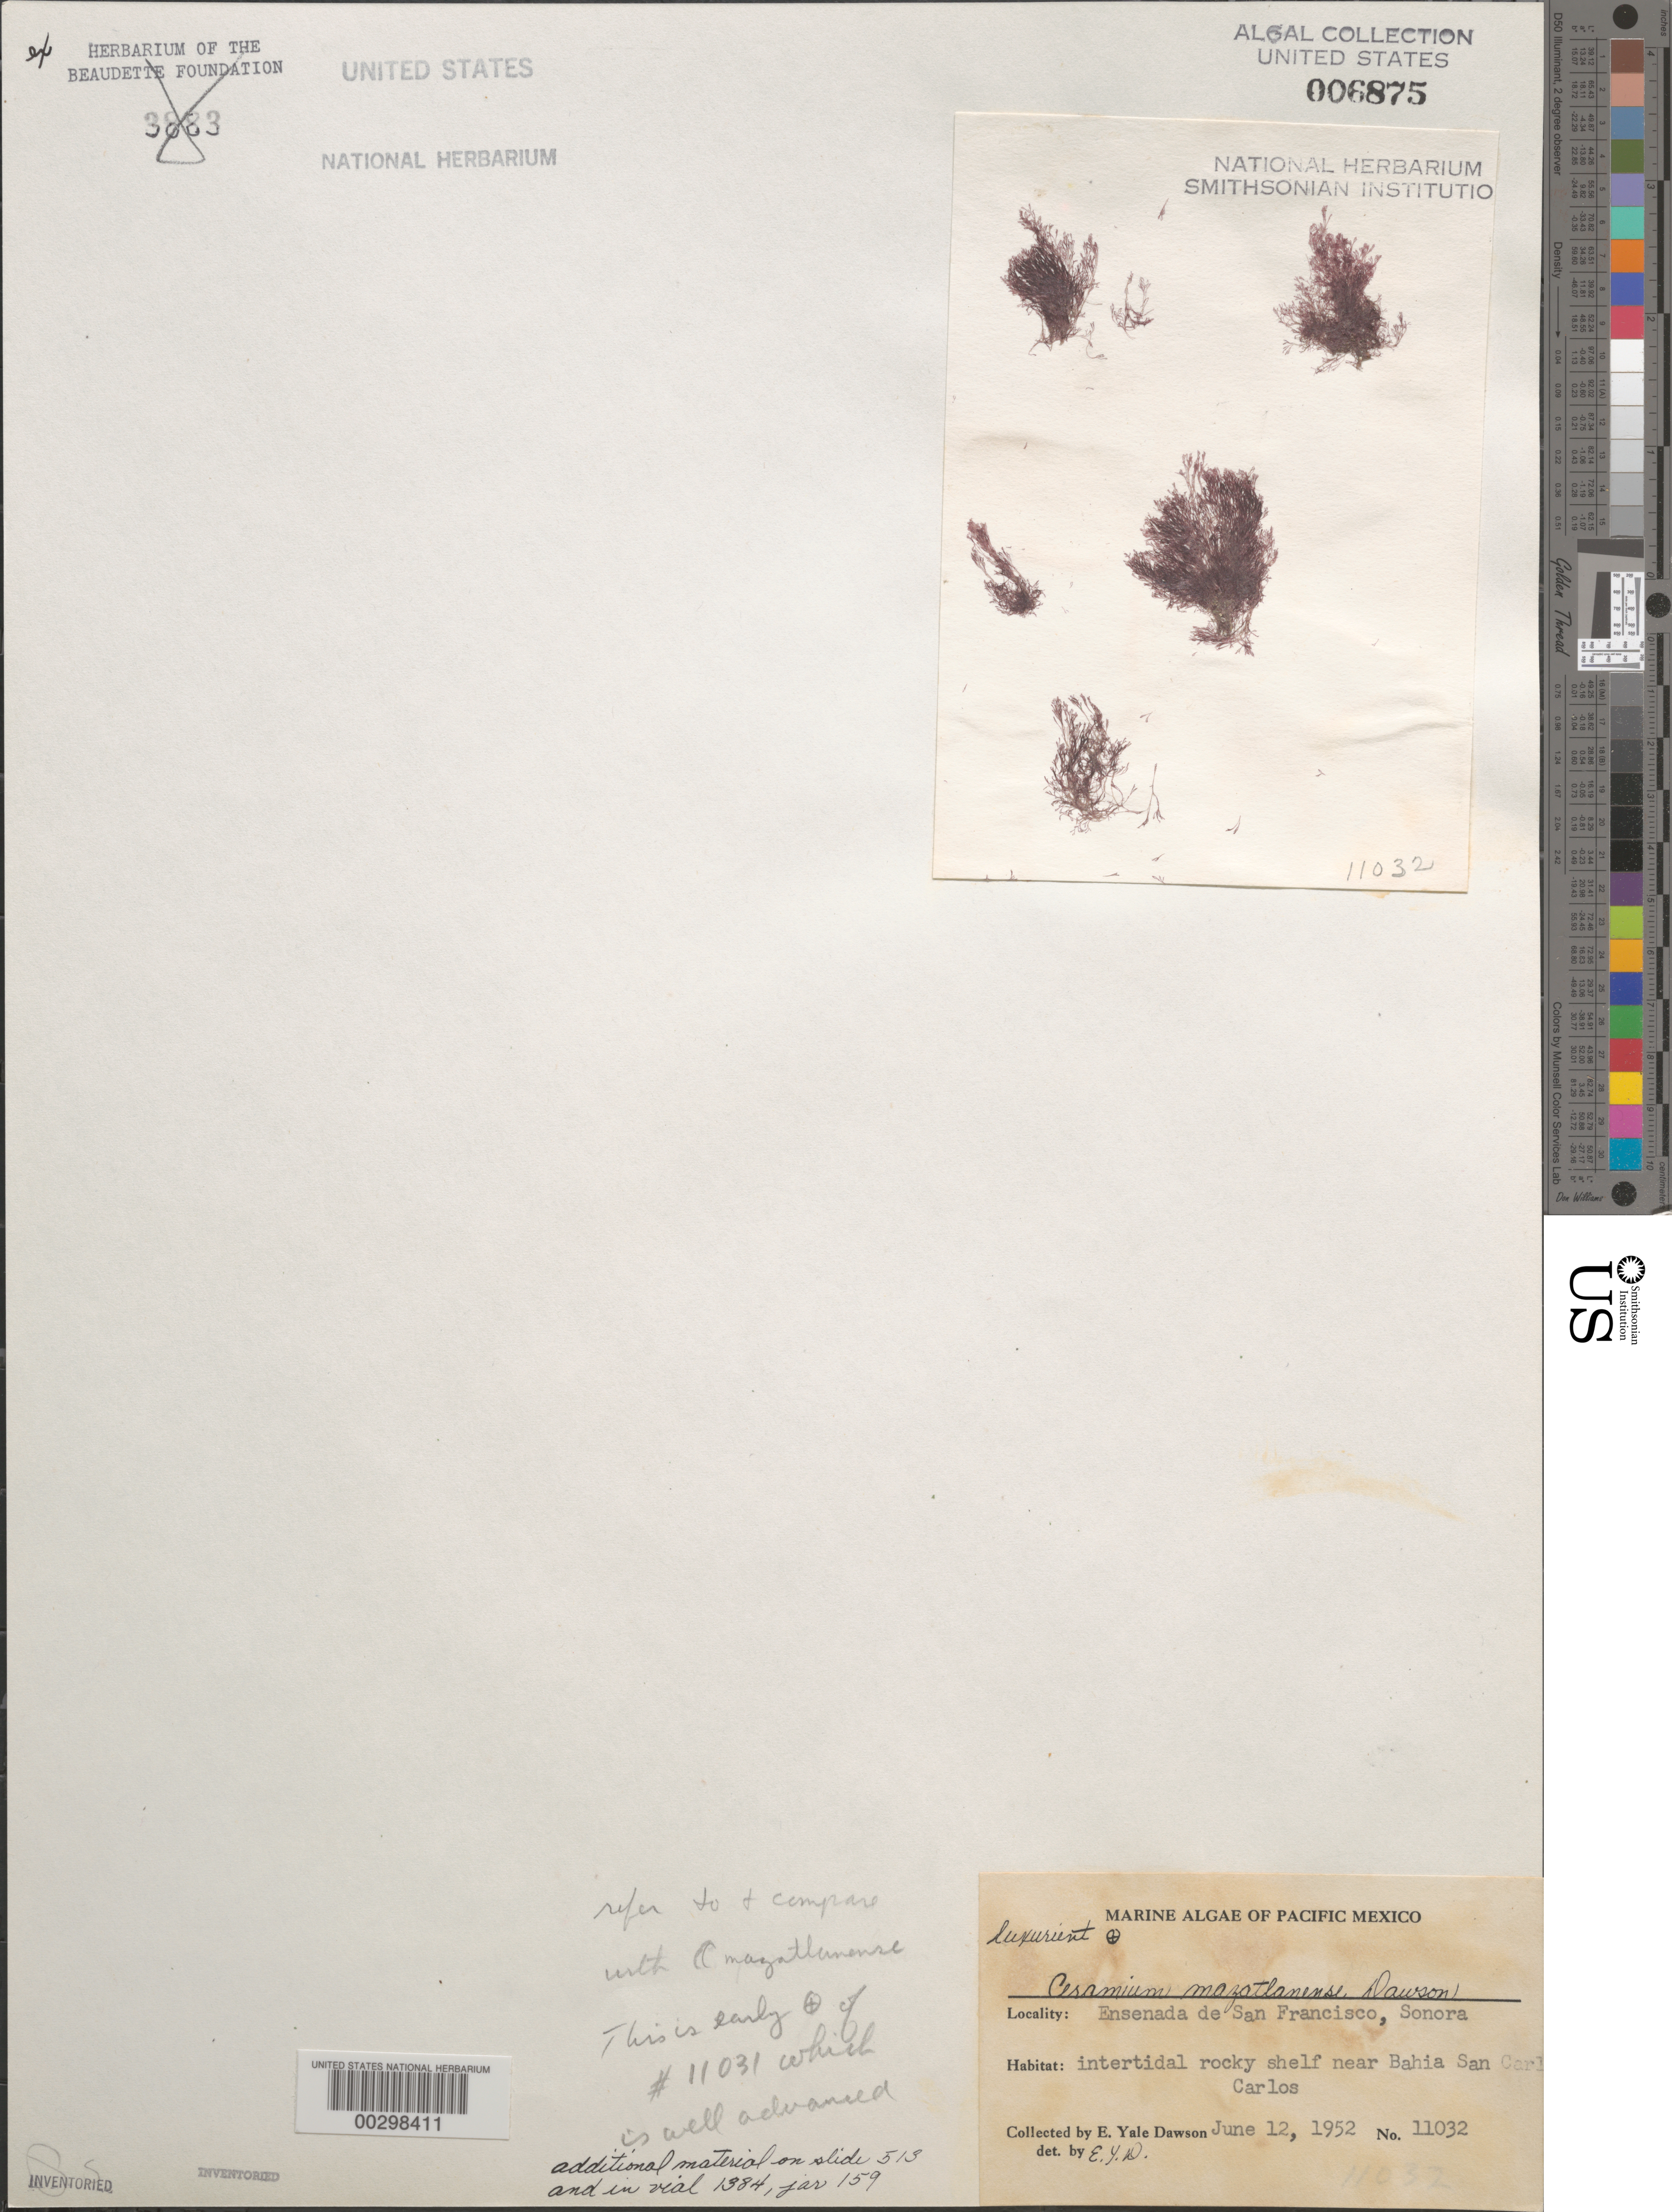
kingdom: Plantae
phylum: Rhodophyta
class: Florideophyceae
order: Ceramiales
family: Ceramiaceae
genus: Ceramium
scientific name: Ceramium macilentum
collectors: E. Y. Dawson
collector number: EYD 11032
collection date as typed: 12 Jun 1952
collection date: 1952-06-12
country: Mexico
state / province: Sonora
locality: Ensenada de San Francisco, near Bahia San Carlos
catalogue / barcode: US 6875